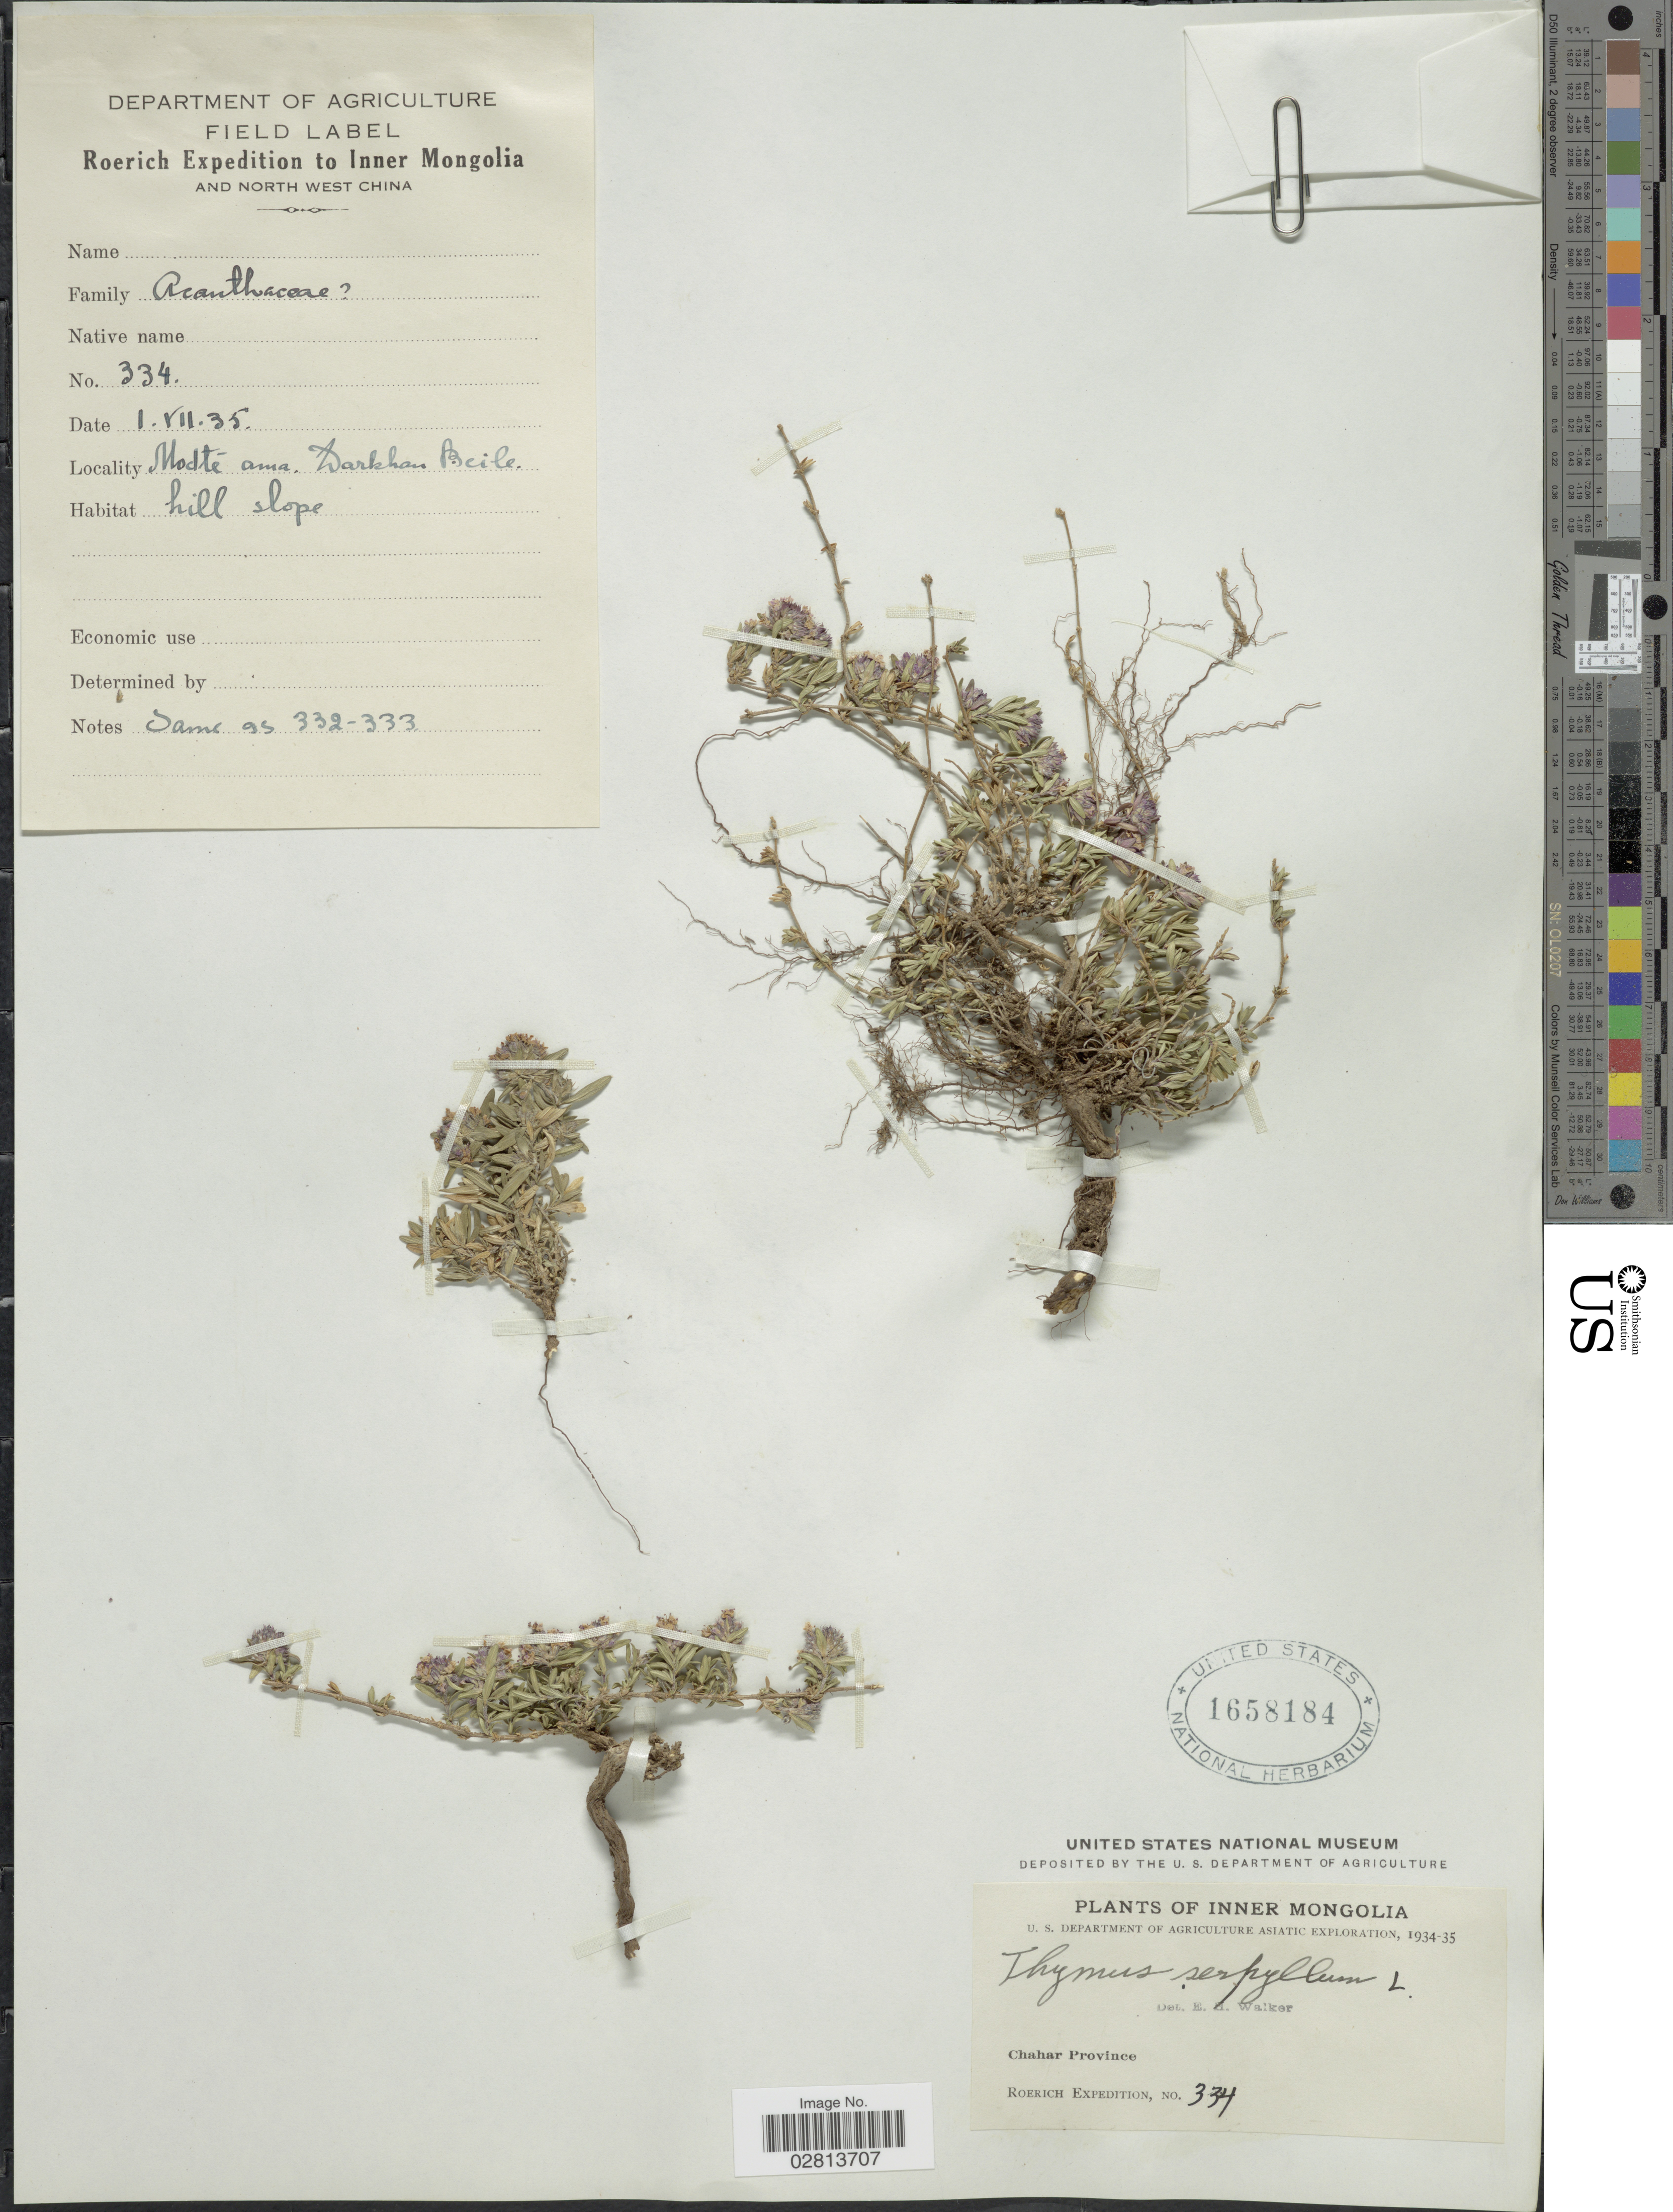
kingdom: Plantae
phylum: Tracheophyta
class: Magnoliopsida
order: Lamiales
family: Lamiaceae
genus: Thymus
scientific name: Thymus serpyllum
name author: L.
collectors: Roerich Expedition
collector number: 334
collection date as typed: Transcribed d/m/y: 1/7/35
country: China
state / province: Nei Monggol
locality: Inner Mongolia. Chahar Province. North West China. Modte ama, Darkhan Beile.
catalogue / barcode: US 1658184